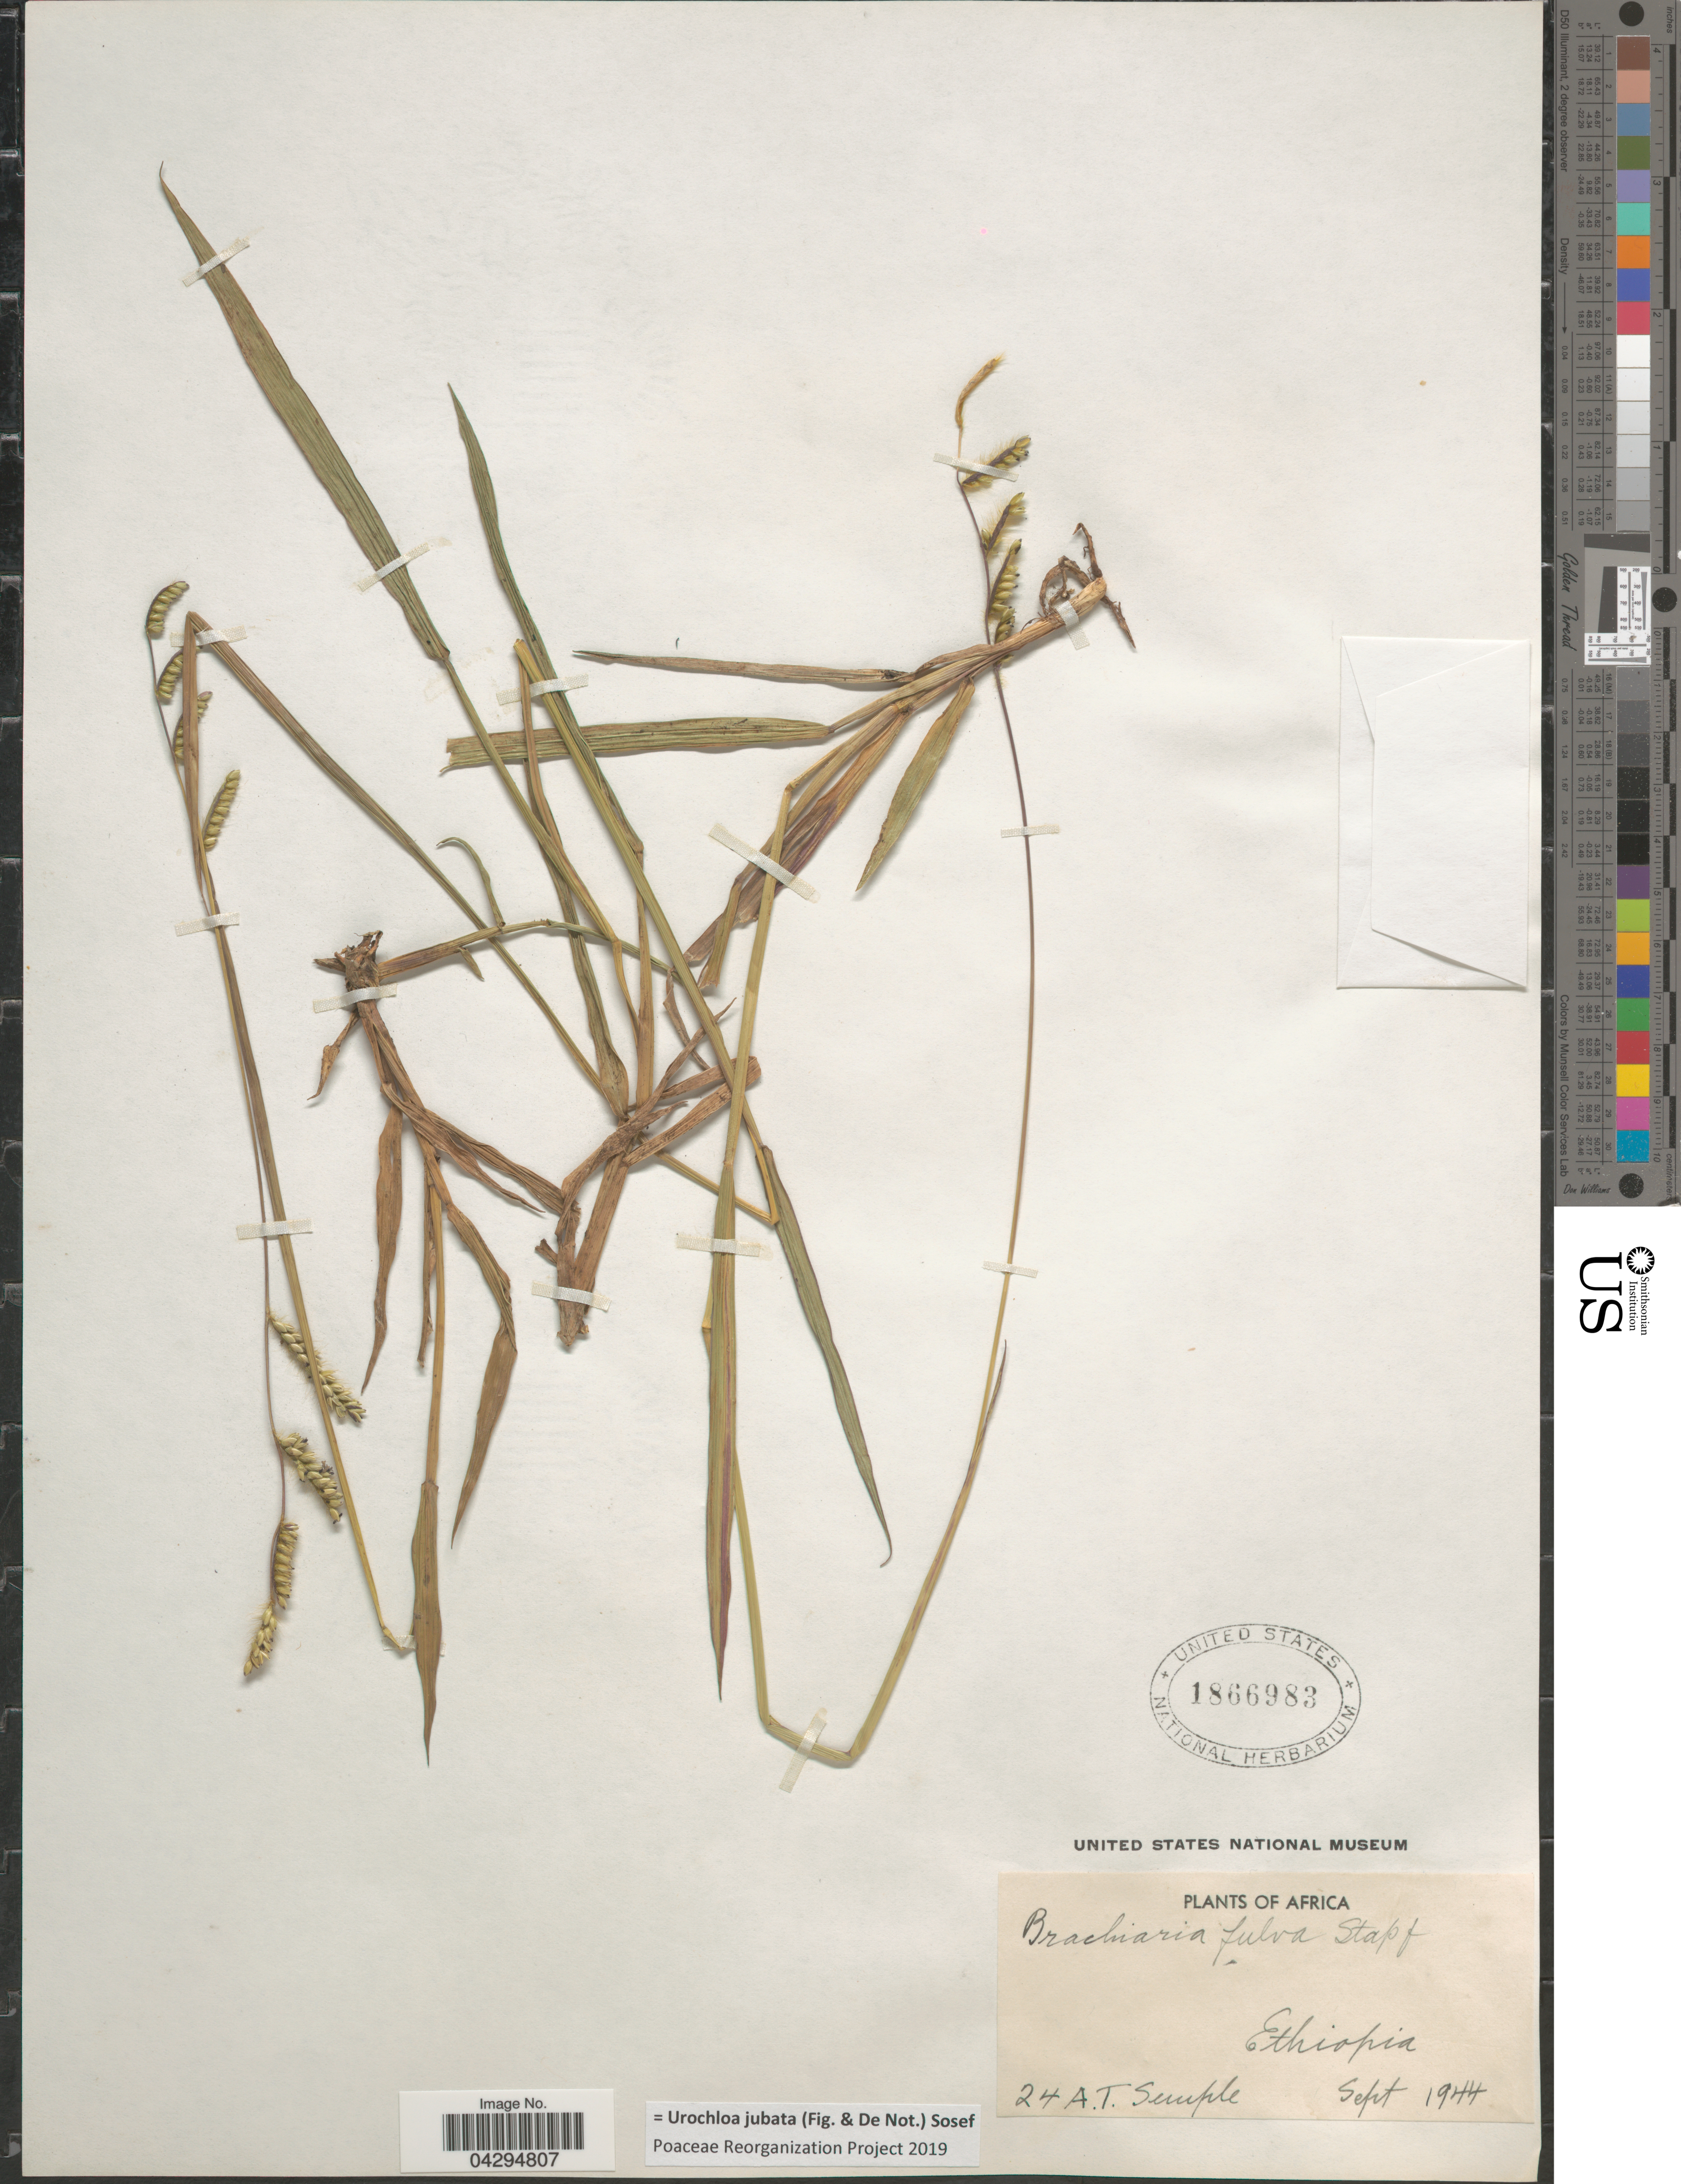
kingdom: Plantae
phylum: Tracheophyta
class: Liliopsida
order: Poales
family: Poaceae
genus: Urochloa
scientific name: Urochloa jubata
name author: (Fig. & De Not.) Sosef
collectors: A. Semple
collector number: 24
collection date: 1944-09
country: Ethiopia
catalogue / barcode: US 1866983